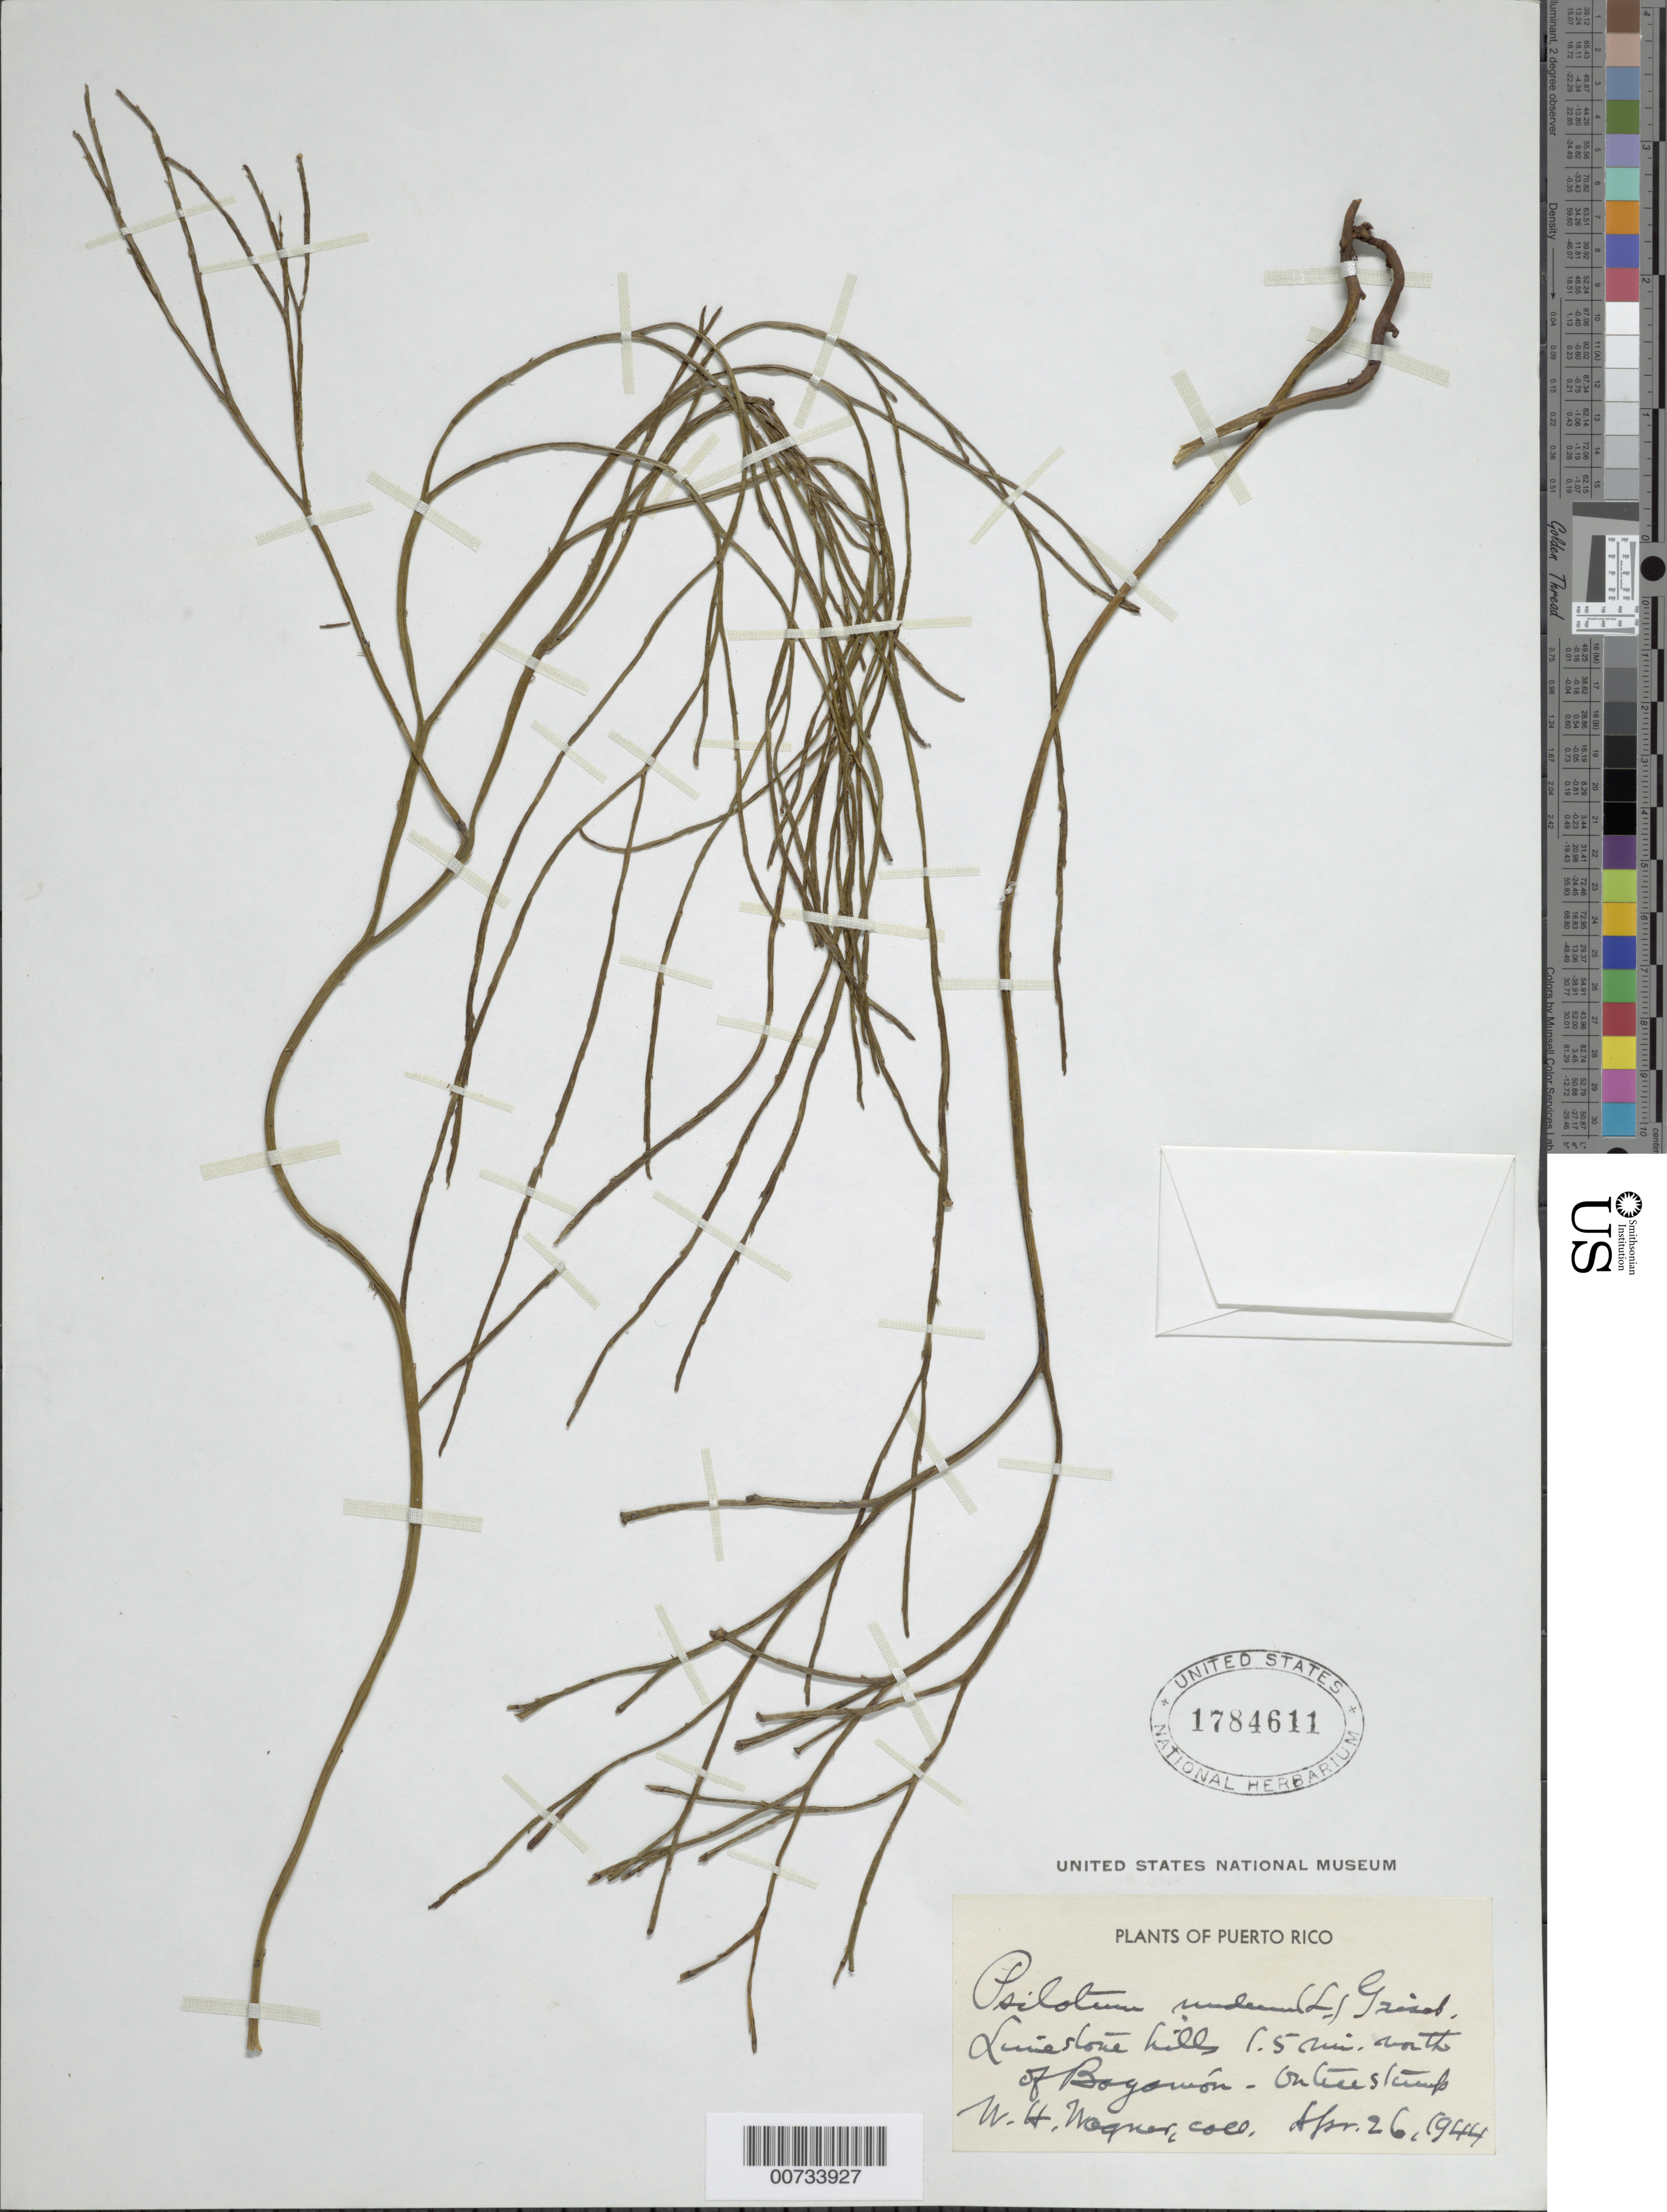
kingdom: Plantae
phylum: Tracheophyta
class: Polypodiopsida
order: Psilotales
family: Psilotaceae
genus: Psilotum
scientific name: Psilotum nudum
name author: (L.) P. Beauv.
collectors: W. H. Wagner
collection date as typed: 26 Apr 1944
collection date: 1944-04-26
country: Puerto Rico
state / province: Bayamón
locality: Bayamon, 1.5 mi N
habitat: Limestone hills, on tree stump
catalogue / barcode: US 1784611